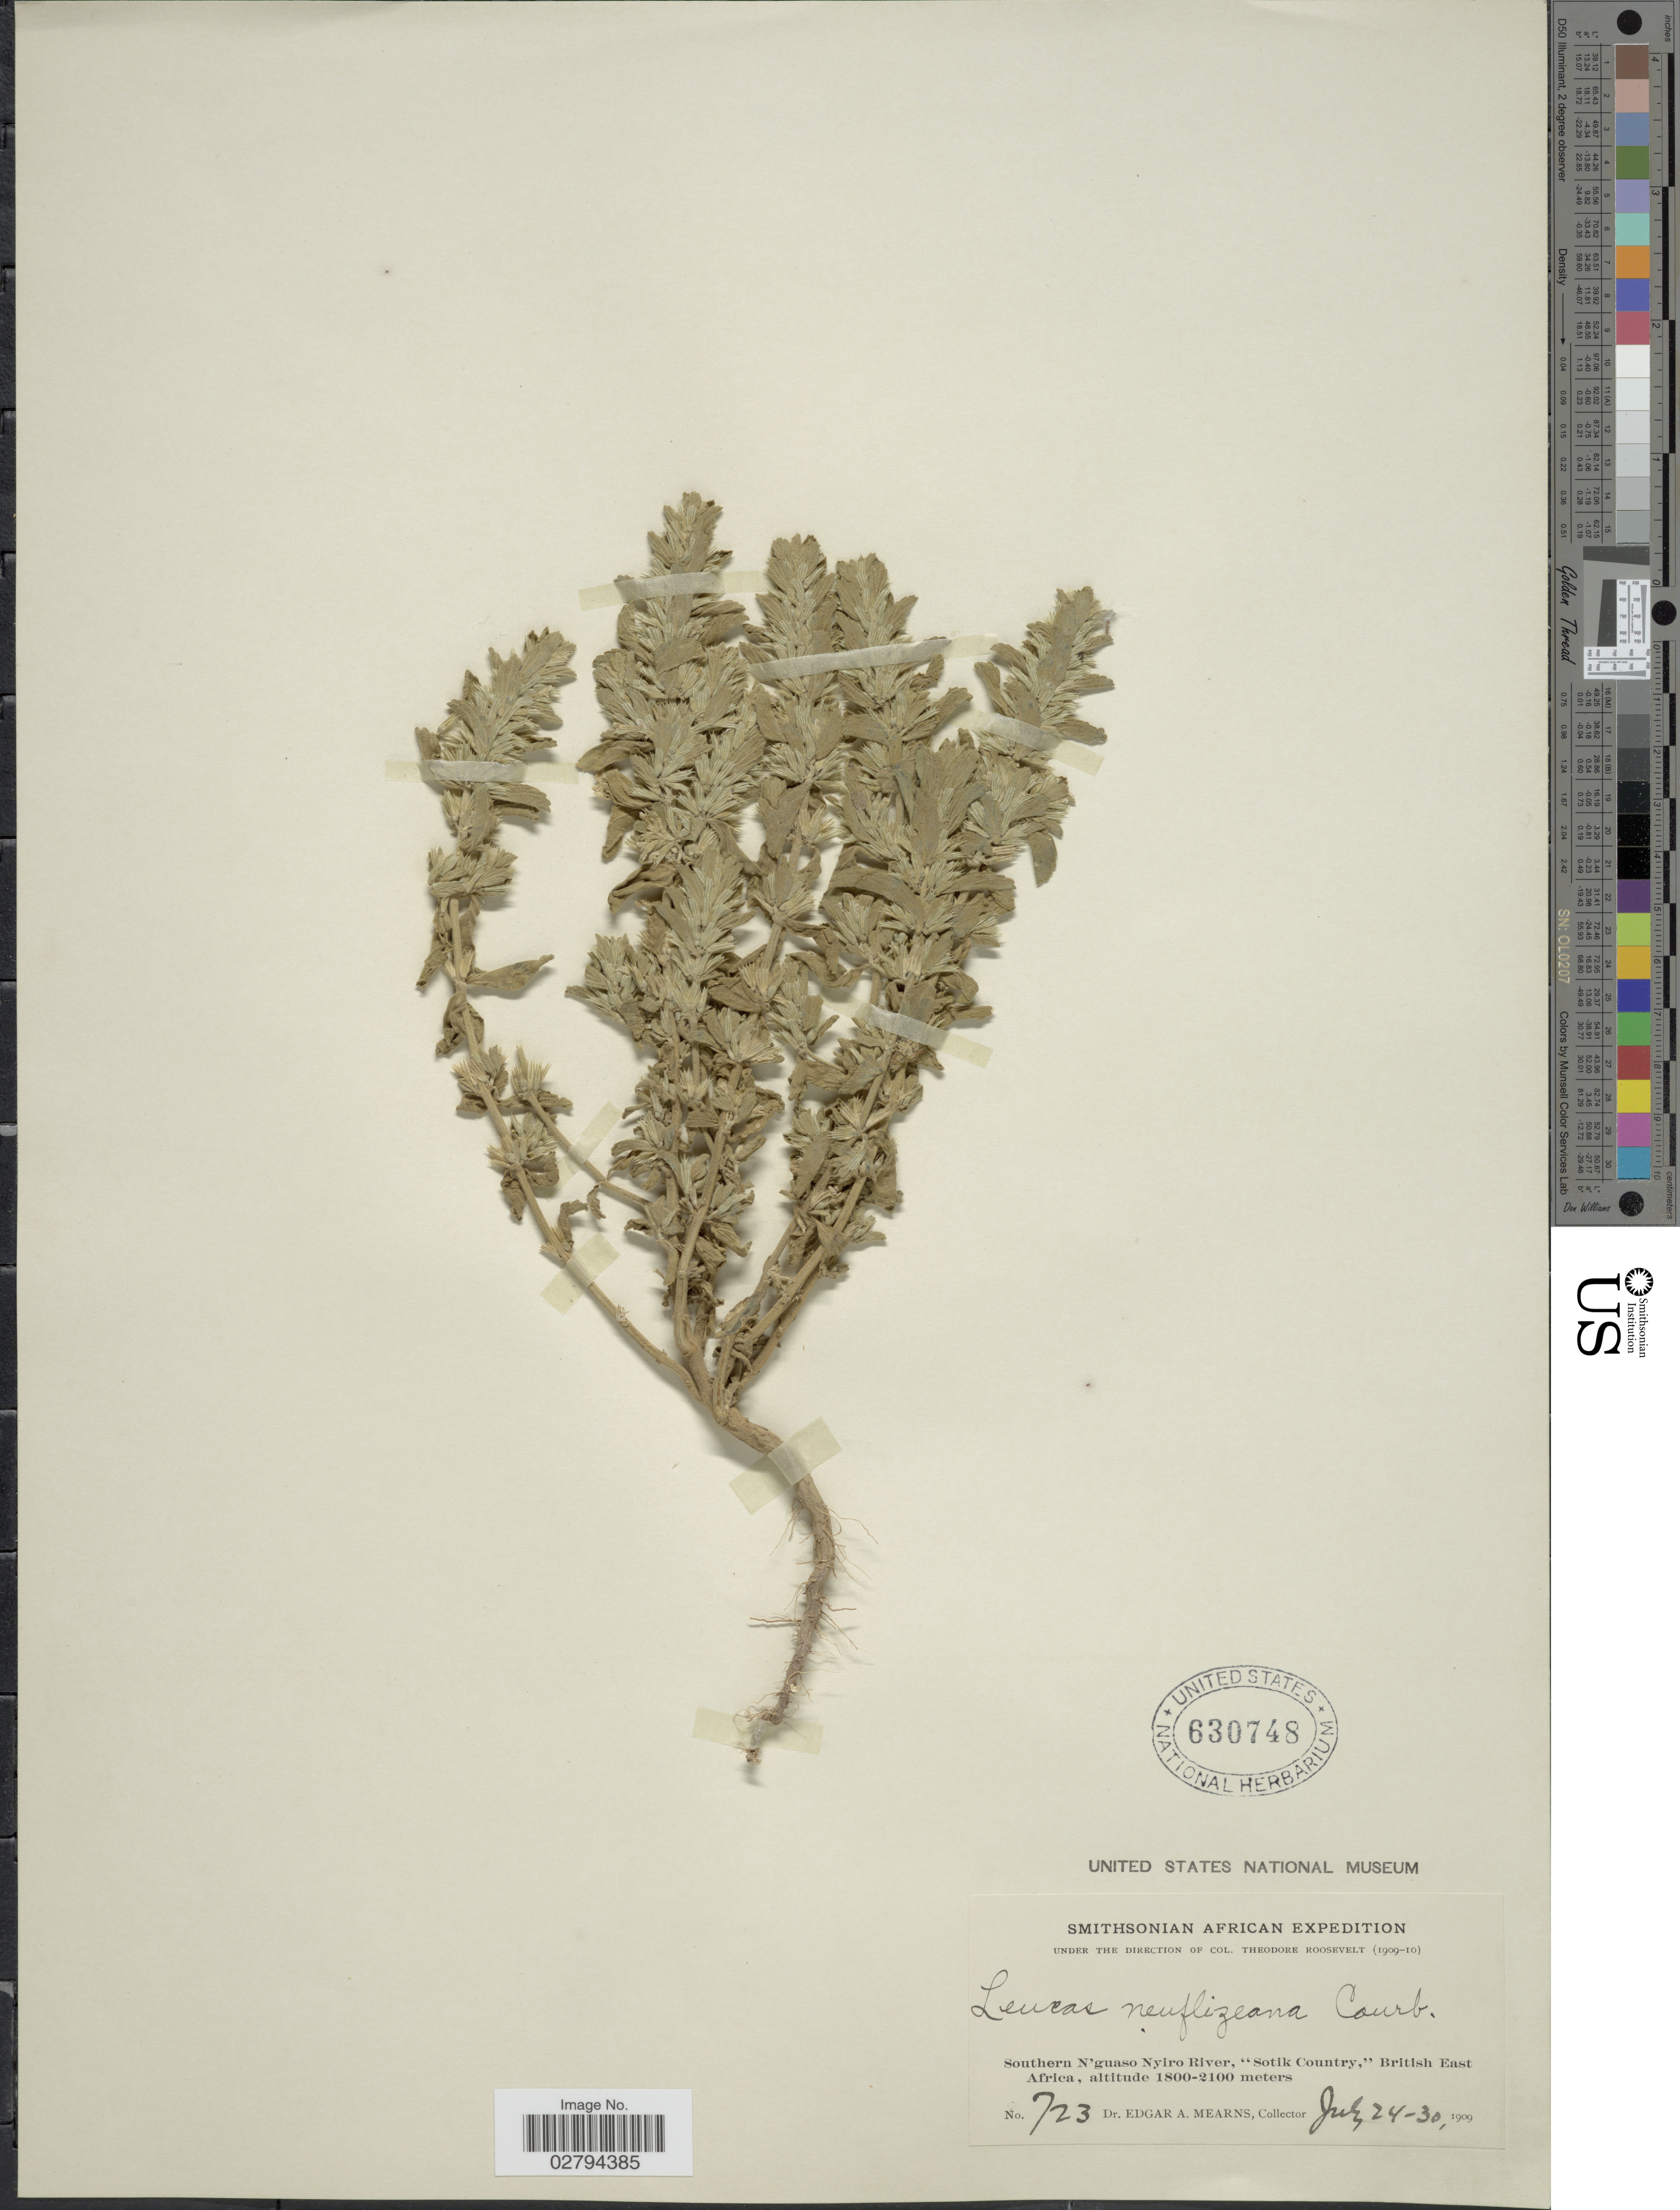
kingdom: Plantae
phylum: Tracheophyta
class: Magnoliopsida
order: Lamiales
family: Lamiaceae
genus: Leucas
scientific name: Leucas neuflizeana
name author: Courb.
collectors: E. A. Mearns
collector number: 723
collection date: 1909-07-24/1909-07-30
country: Kenya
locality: Southern N'guaso Nyiro River, 'Sotik Country,' British East Africa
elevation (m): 1800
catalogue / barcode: US 630748